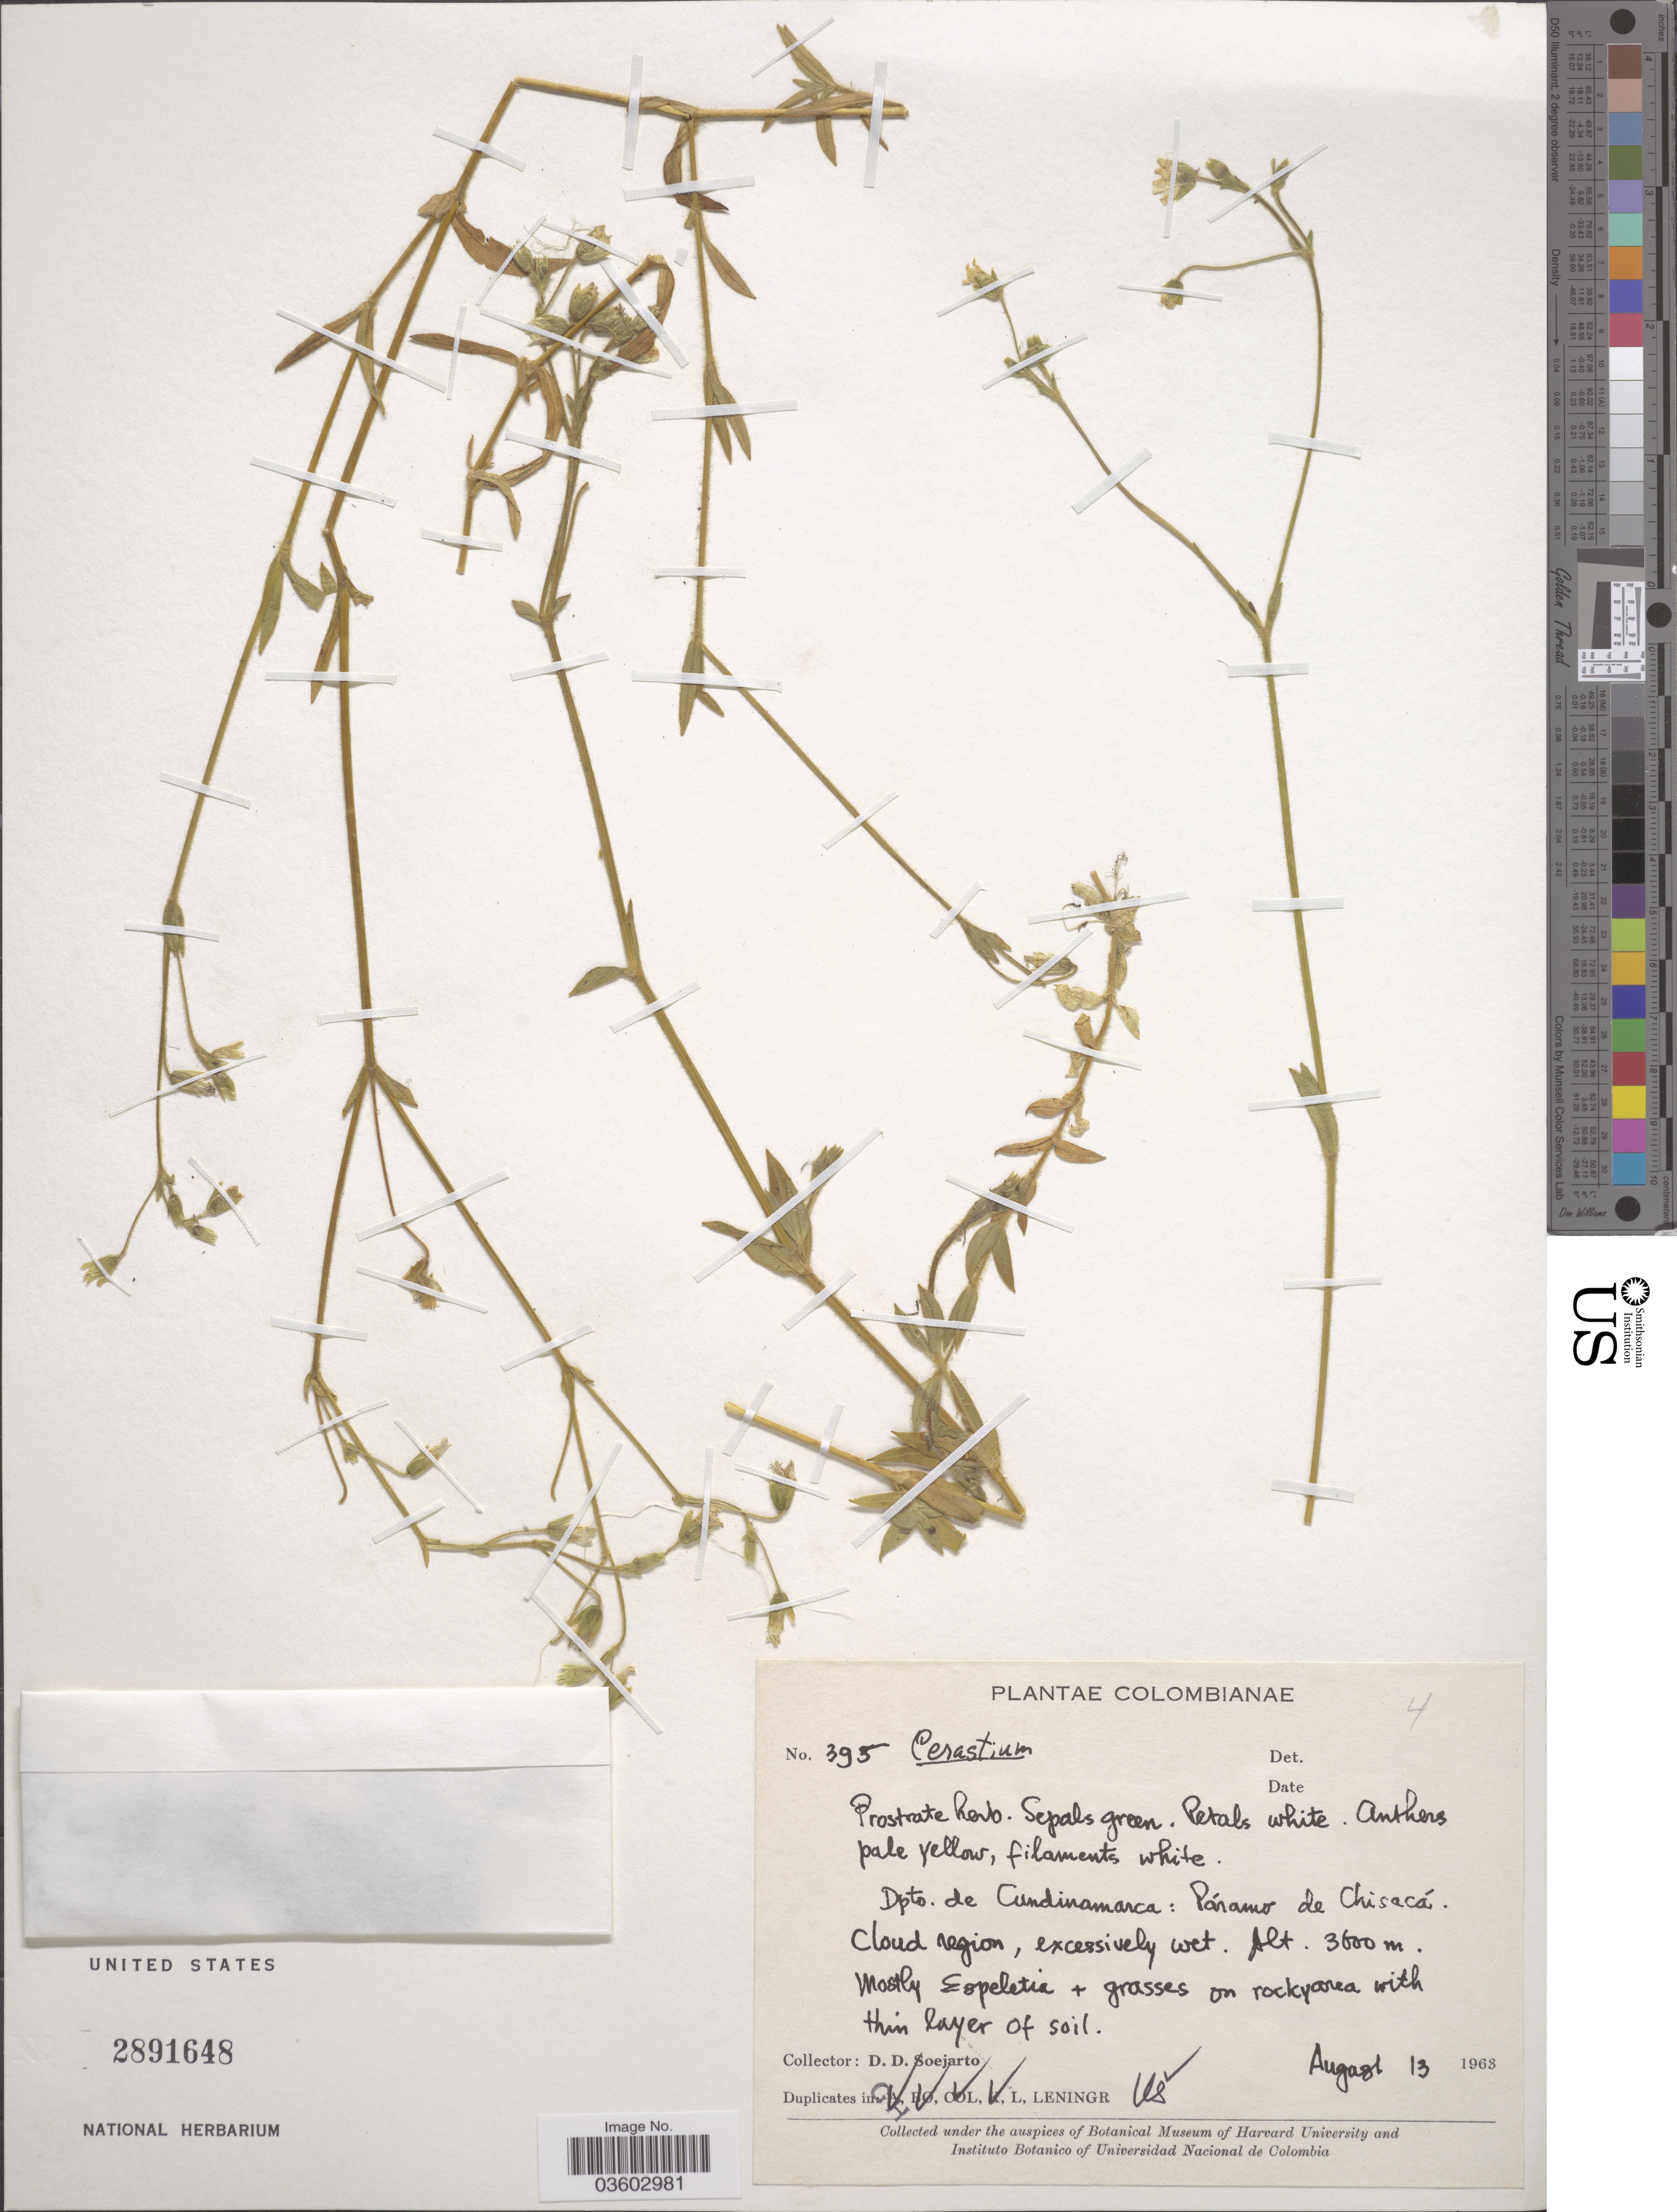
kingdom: Plantae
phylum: Tracheophyta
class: Magnoliopsida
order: Caryophyllales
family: Caryophyllaceae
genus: Cerastium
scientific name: Cerastium sp.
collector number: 395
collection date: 1963-08-13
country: Colombia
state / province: Cundinamarca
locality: Dpto. de Cundinamarca: Páramo de Chisacá. Cloud region.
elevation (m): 3600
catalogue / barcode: US 2891648